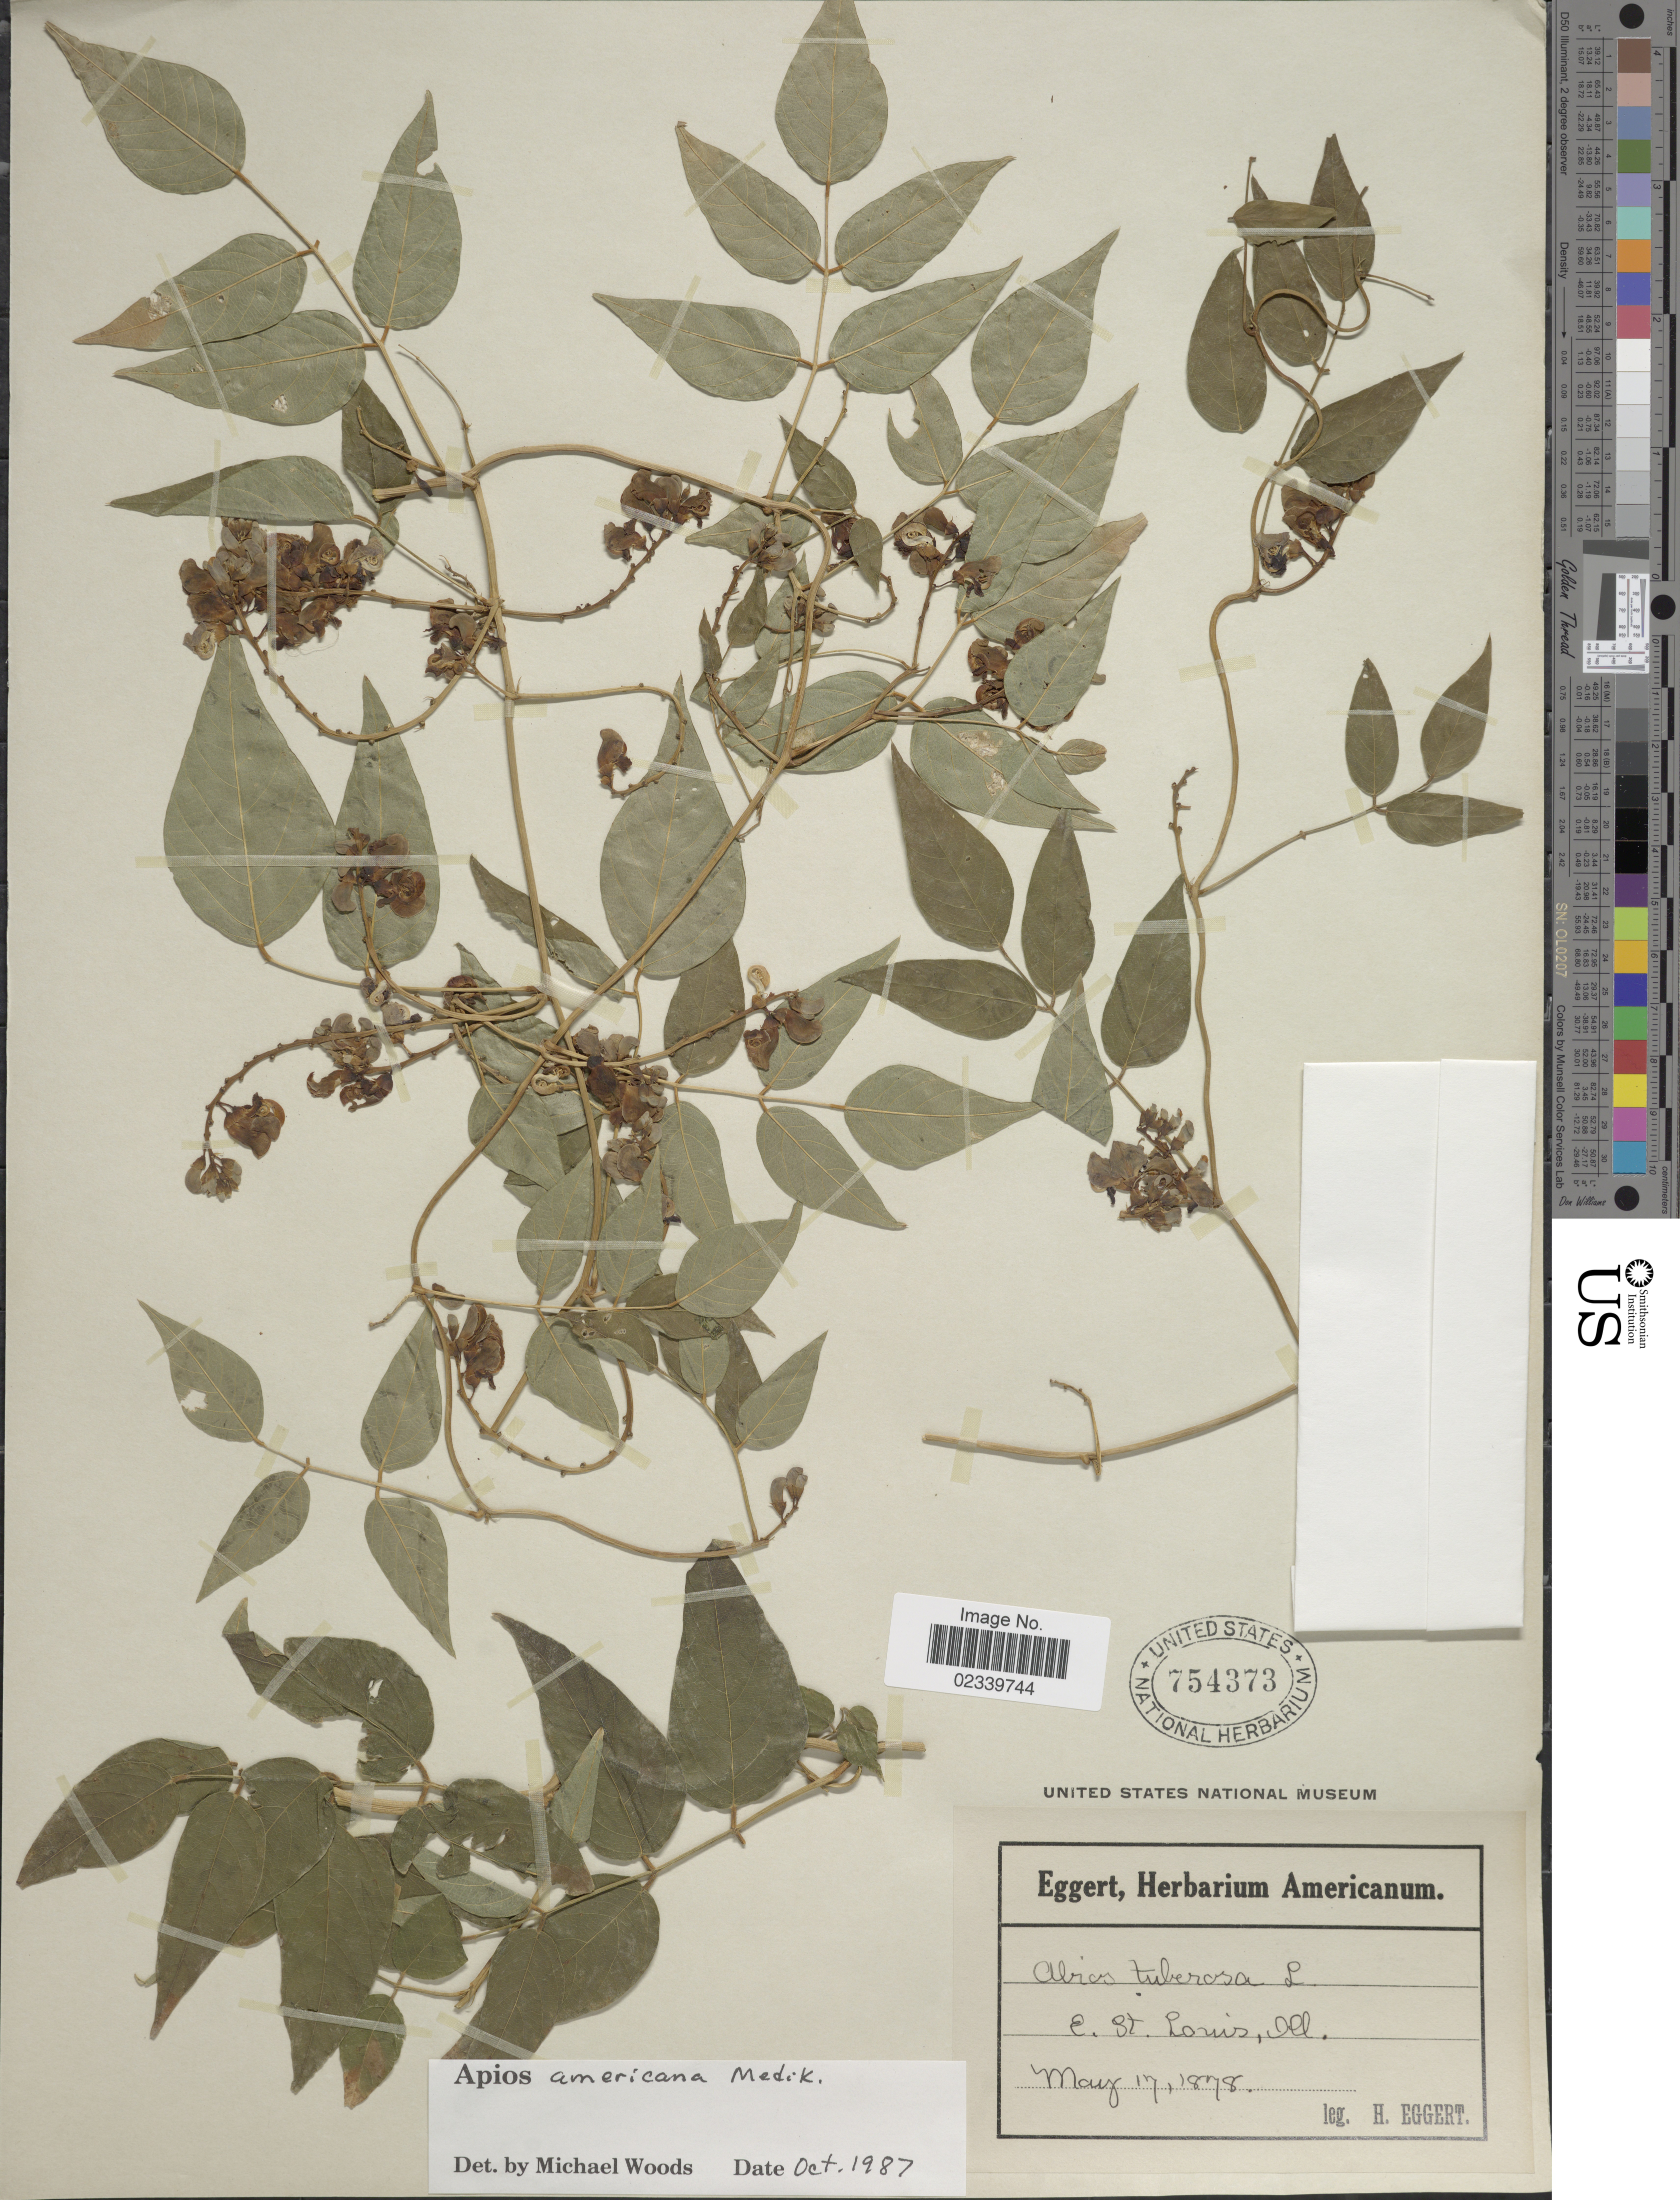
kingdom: Plantae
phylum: Tracheophyta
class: Magnoliopsida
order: Fabales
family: Fabaceae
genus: Apios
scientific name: Apios americana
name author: Medik.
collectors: H. Eggert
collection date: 1878-05-17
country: United States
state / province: Illinois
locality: E. St. Louis, lll.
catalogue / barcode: US 754373